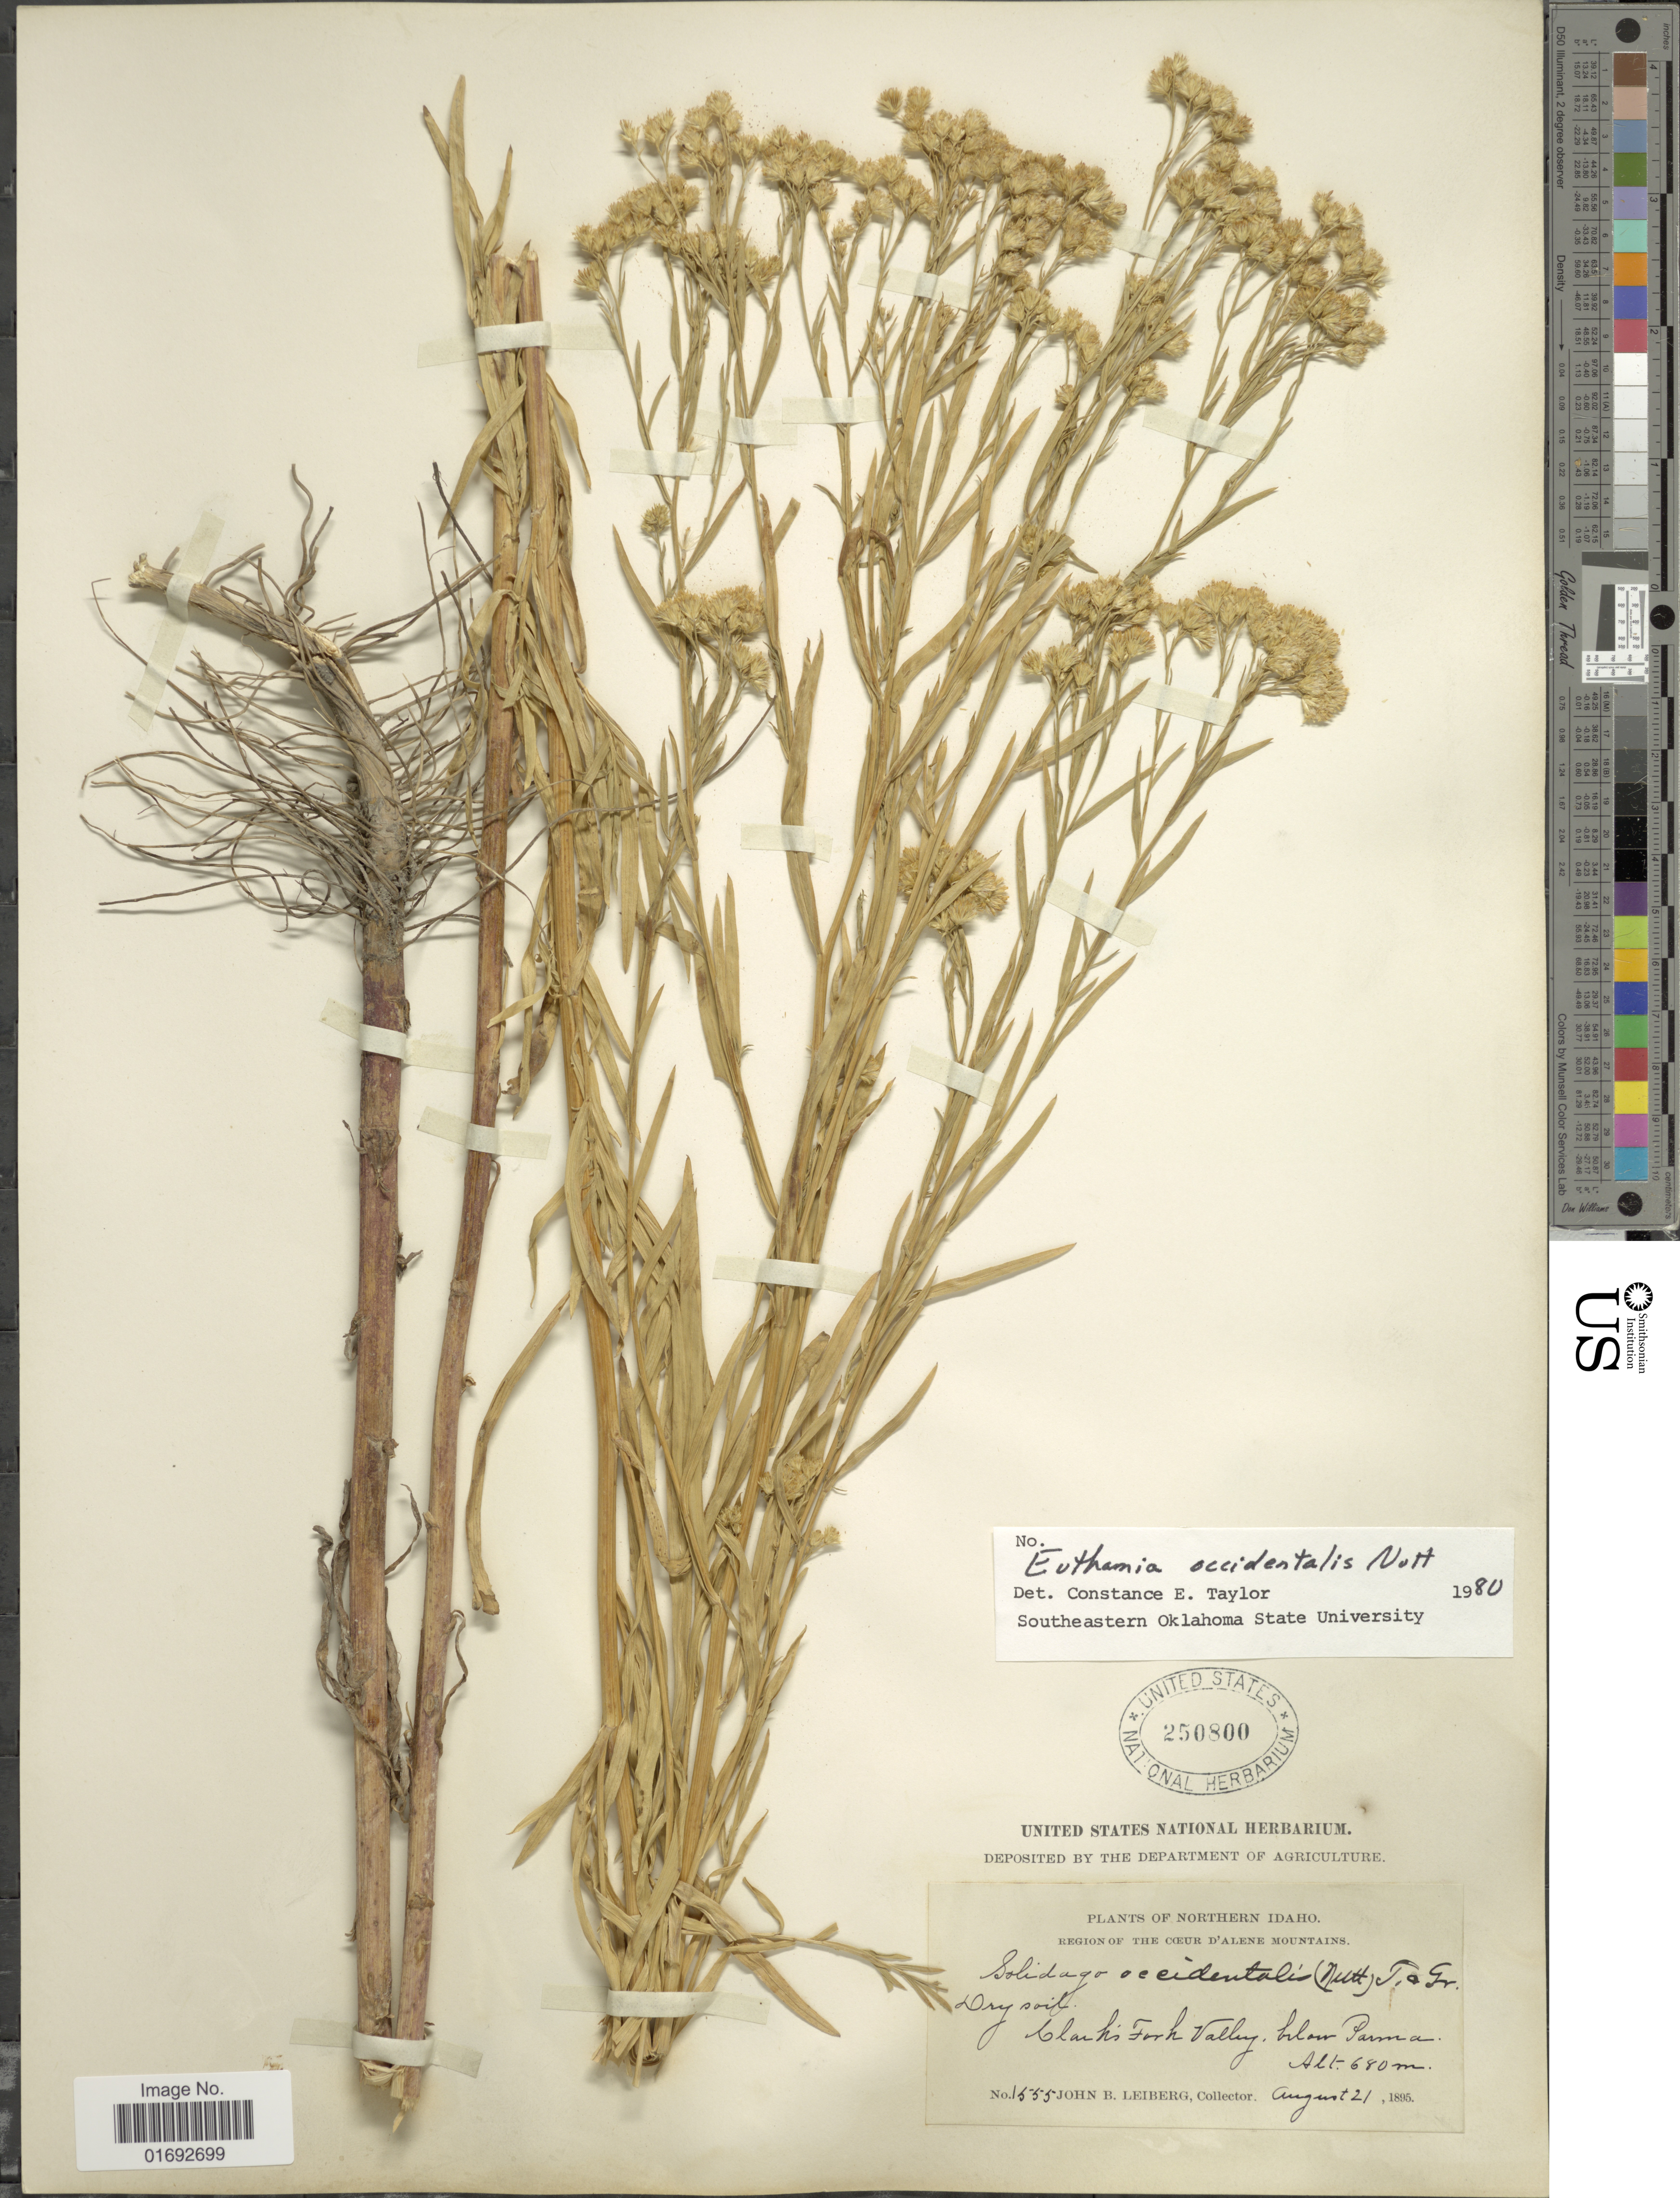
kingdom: Plantae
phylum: Tracheophyta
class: Magnoliopsida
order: Asterales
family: Asteraceae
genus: Euthamia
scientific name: Euthamia occidentalis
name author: Nutt.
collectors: J. B. Leiberg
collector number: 1555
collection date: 1895-08-21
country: United States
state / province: Idaho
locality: Northern Idaho, region of the Coeur D'Allene Mountains, Clark's Fork Valley, below Parma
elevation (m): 680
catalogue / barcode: US 250800